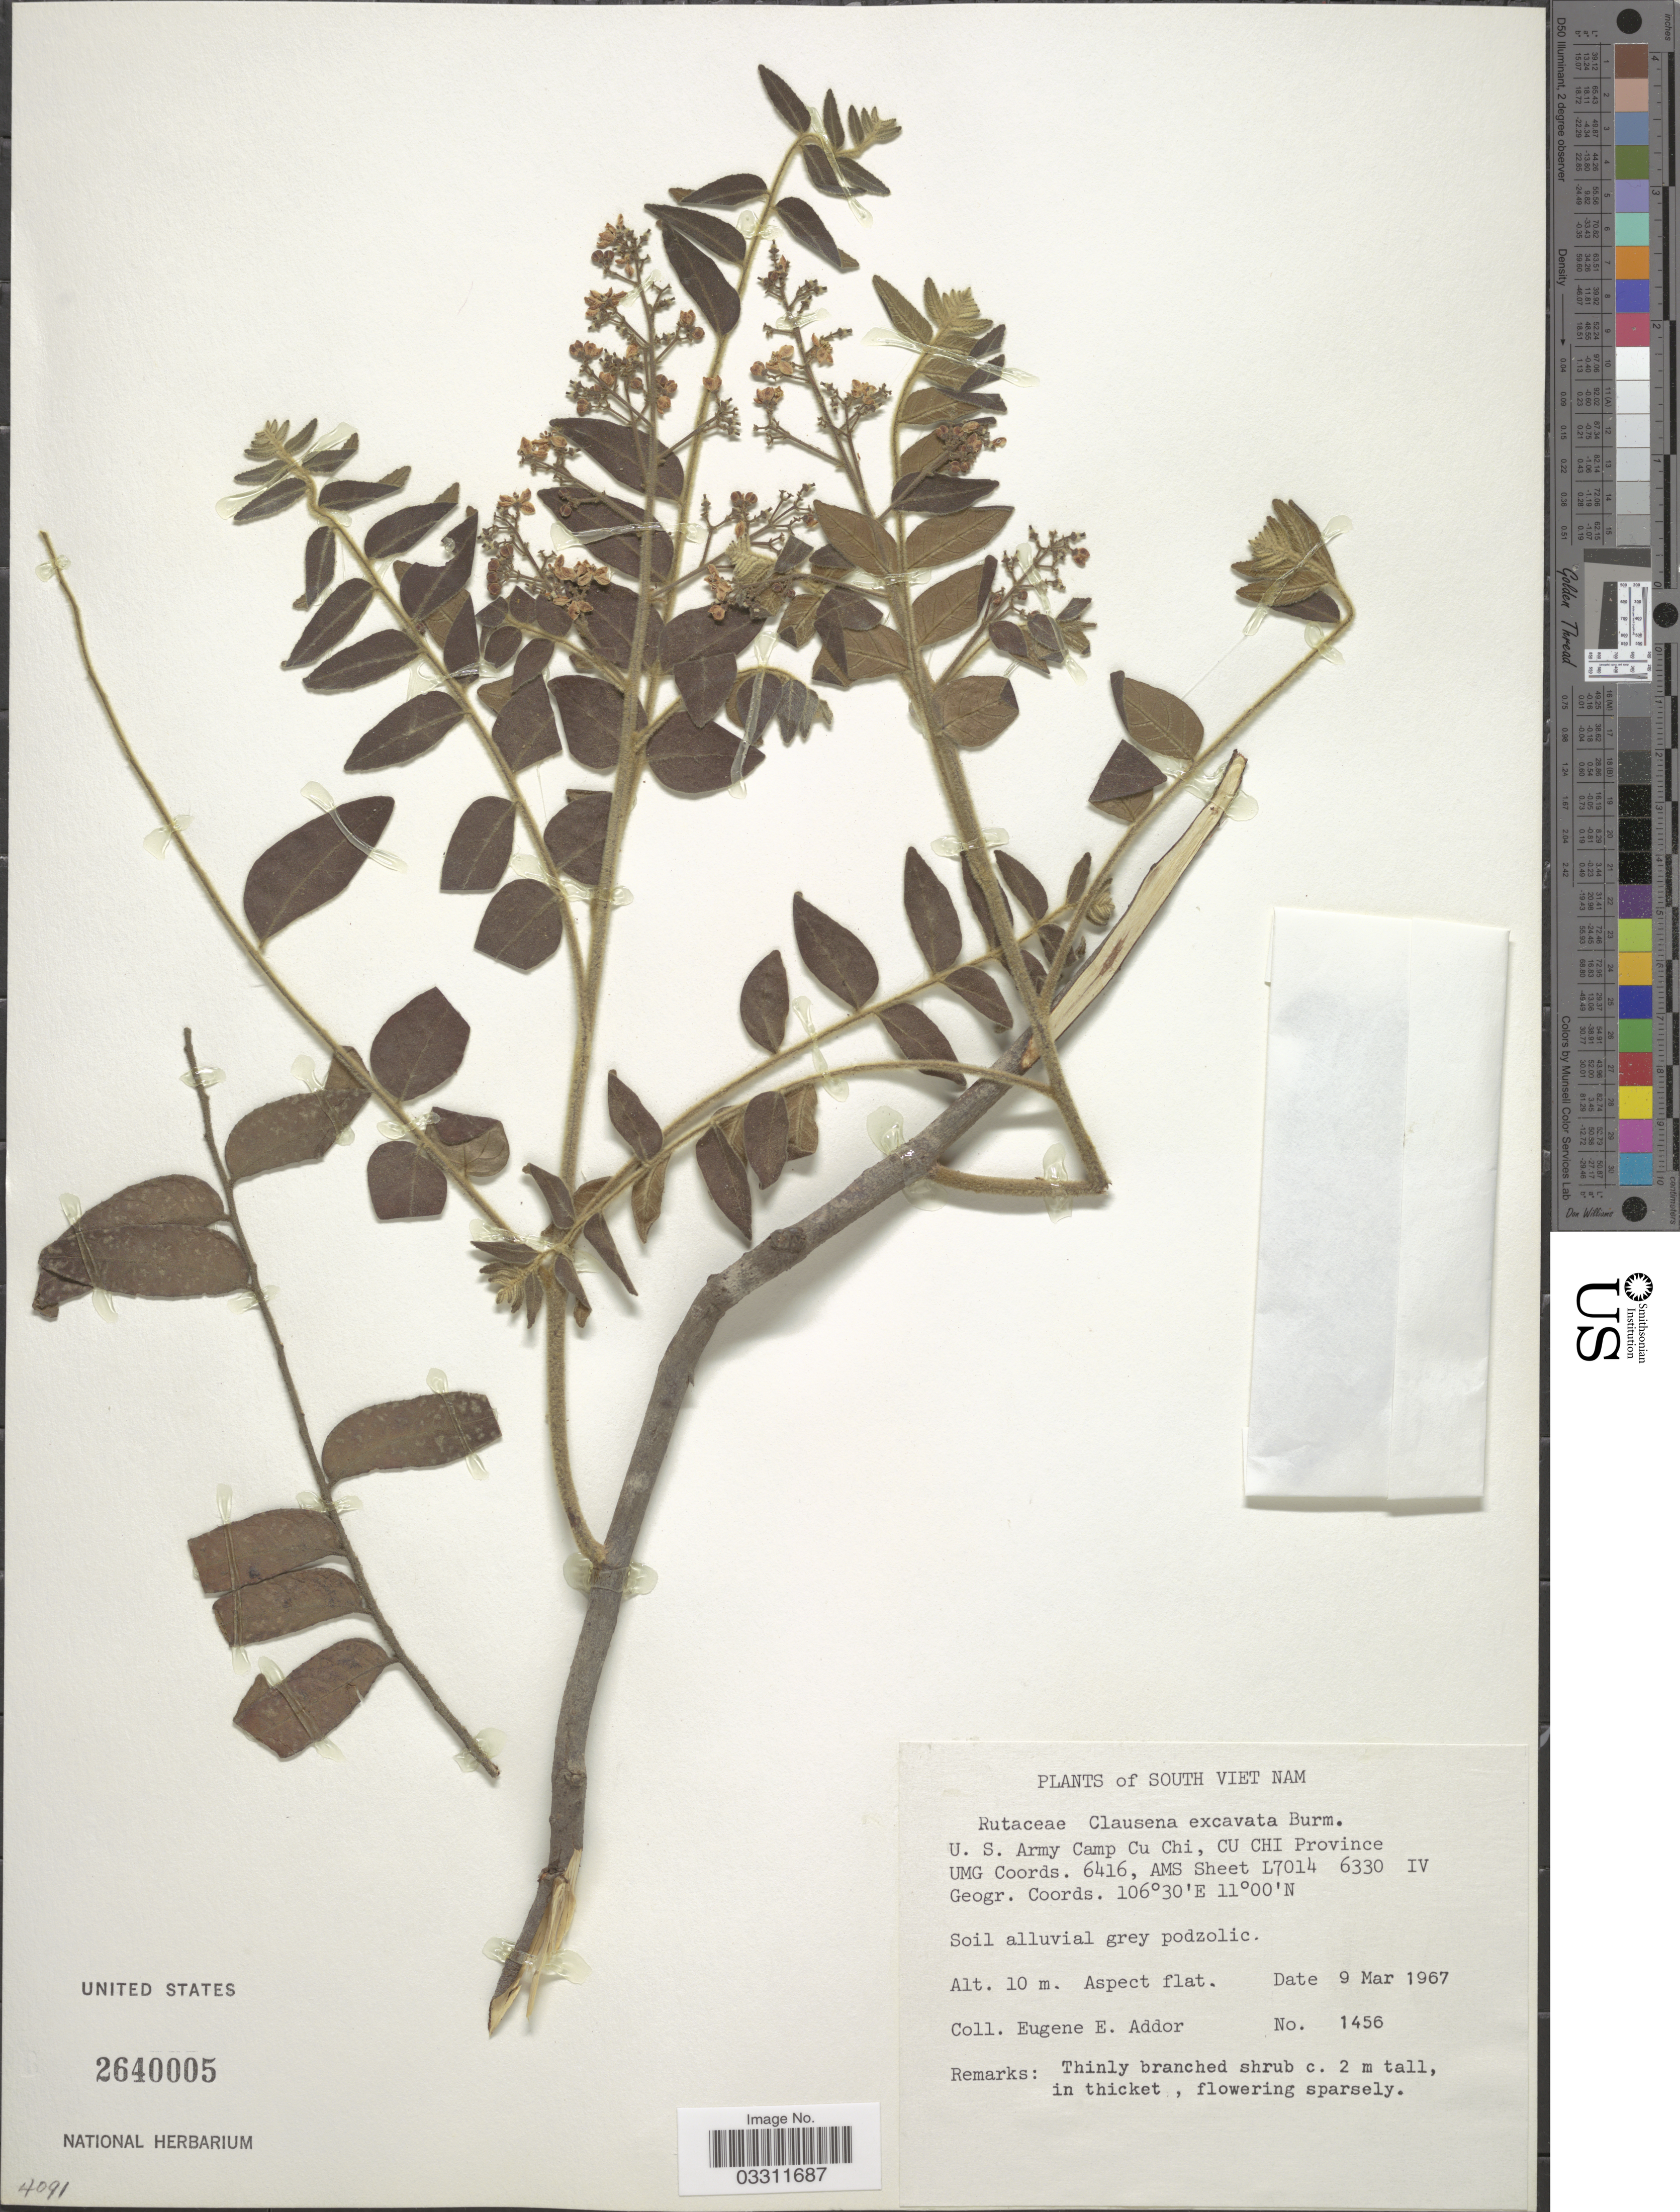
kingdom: Plantae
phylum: Tracheophyta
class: Magnoliopsida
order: Sapindales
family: Rutaceae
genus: Clausena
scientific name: Clausena excavata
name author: Burm. f.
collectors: E. E. Addor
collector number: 1456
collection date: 1967-03-09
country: Vietnam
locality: South Vietnam. U. S. Army Camp Cu Chi, Cu Chi Province UMG Coords. 6416. AMS Sheet L7014 6330 IV.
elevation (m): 10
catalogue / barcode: US 3640005